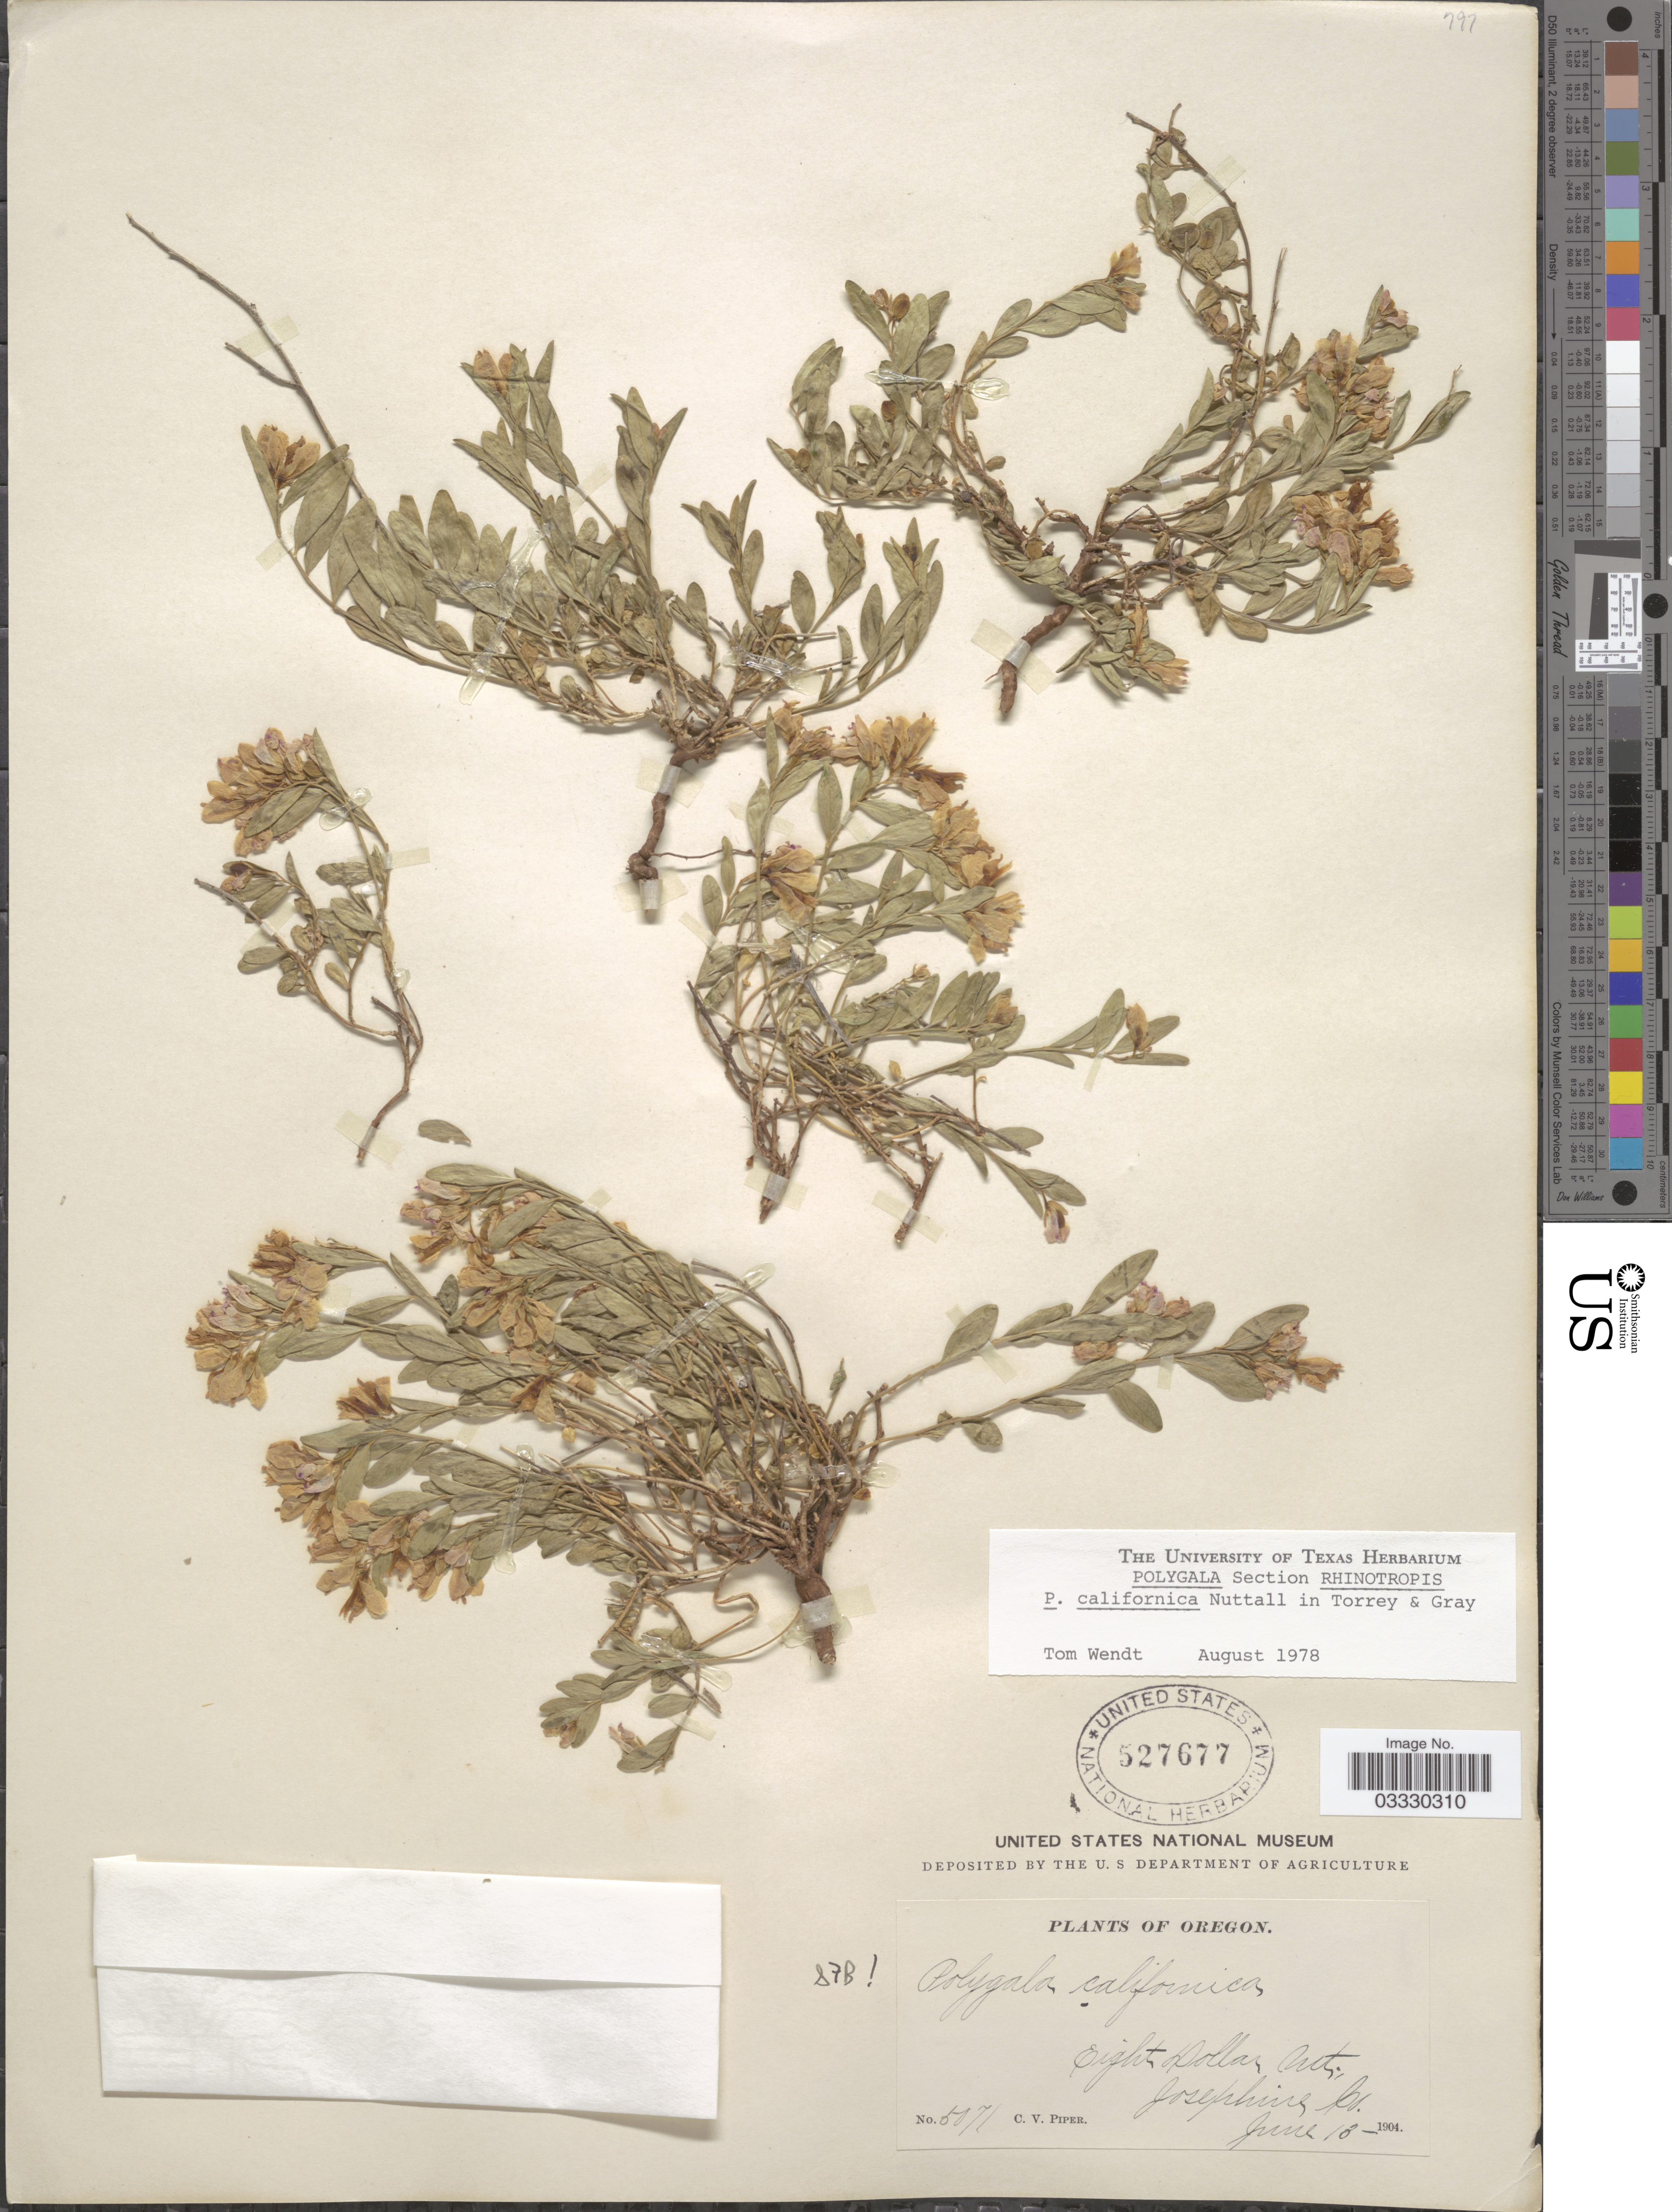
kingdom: Plantae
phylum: Tracheophyta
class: Magnoliopsida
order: Fabales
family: Polygalaceae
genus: Rhinotropis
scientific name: Rhinotropis californica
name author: (Nutt.) J.R. Abbott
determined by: Strong, Mark T., (BOT), Smithsonian Institution - National Museum of Natural History (UNITED STATES)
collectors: C. V. Piper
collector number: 5071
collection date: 1904-06-13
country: United States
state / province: Oregon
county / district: Josephine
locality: Eight Dollar Mts., Josephine Co.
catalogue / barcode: US 527677